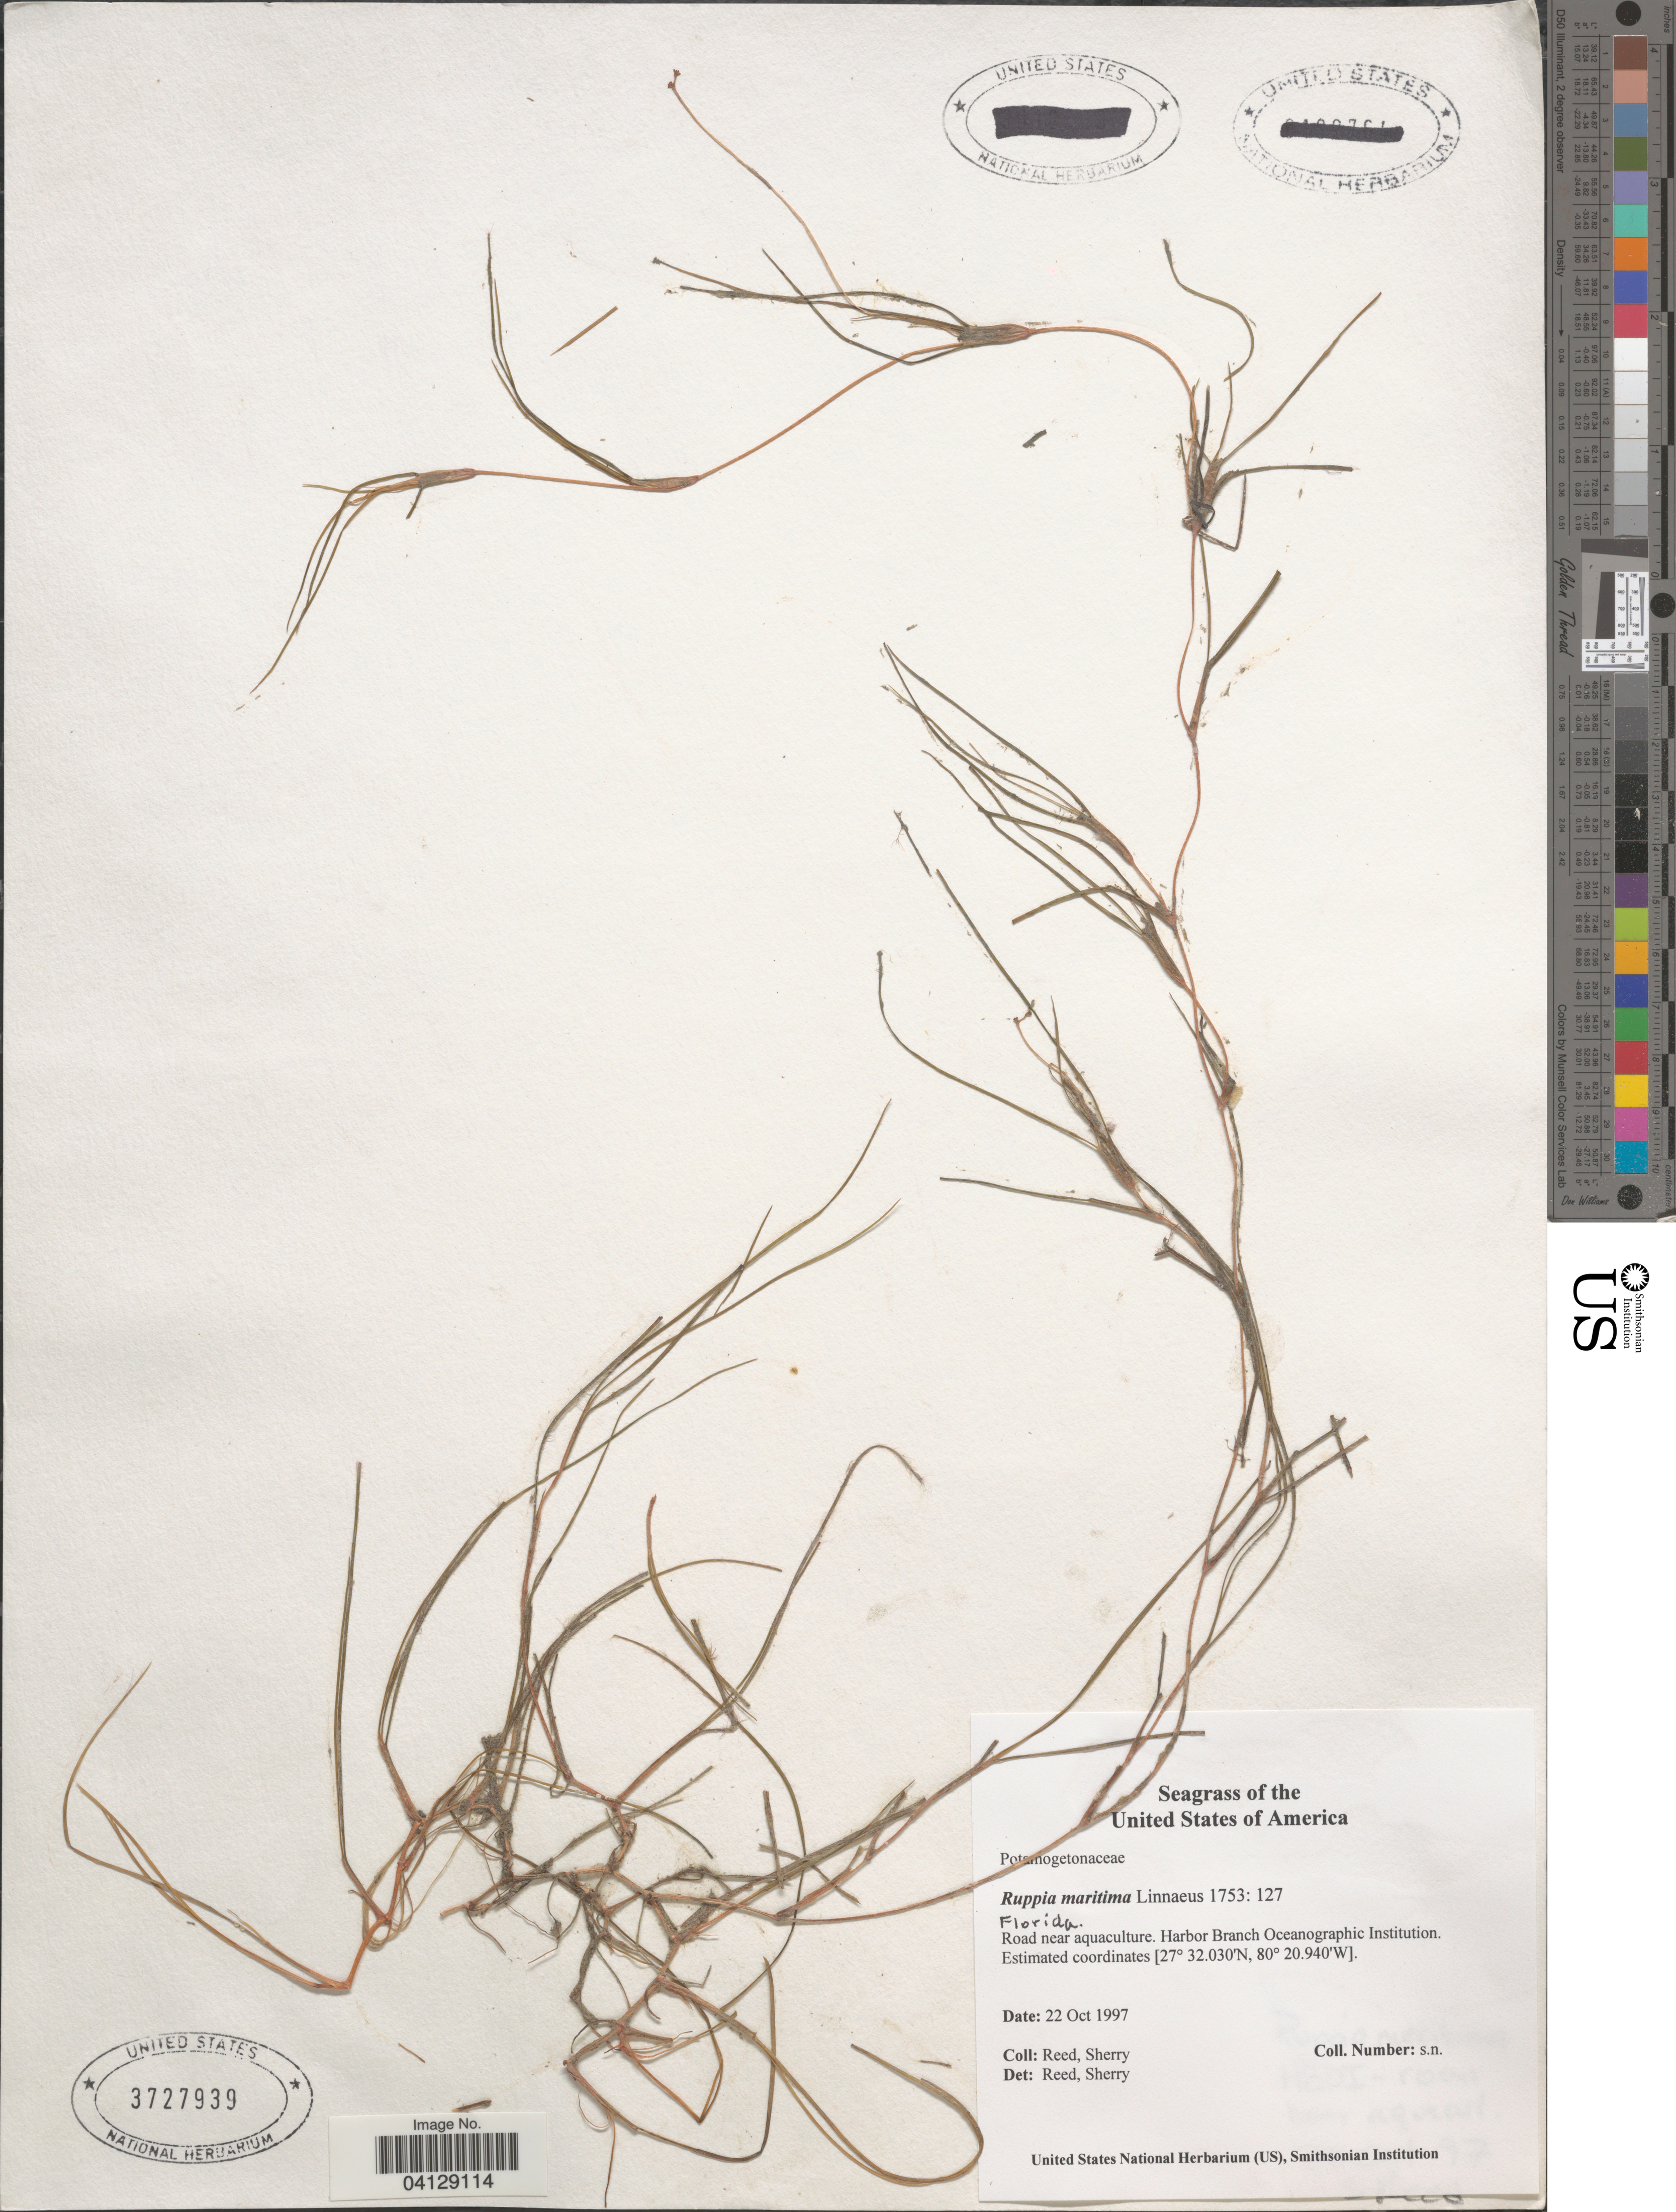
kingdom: Plantae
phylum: Tracheophyta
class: Liliopsida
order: Alismatales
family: Ruppiaceae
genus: Ruppia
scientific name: Ruppia maritima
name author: L.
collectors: S. Reed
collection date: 1997-10-22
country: United States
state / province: Florida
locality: Fl. Pierce. Road near aquaculture. Harbor Branch Oceanographic Institution.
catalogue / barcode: US 3727939